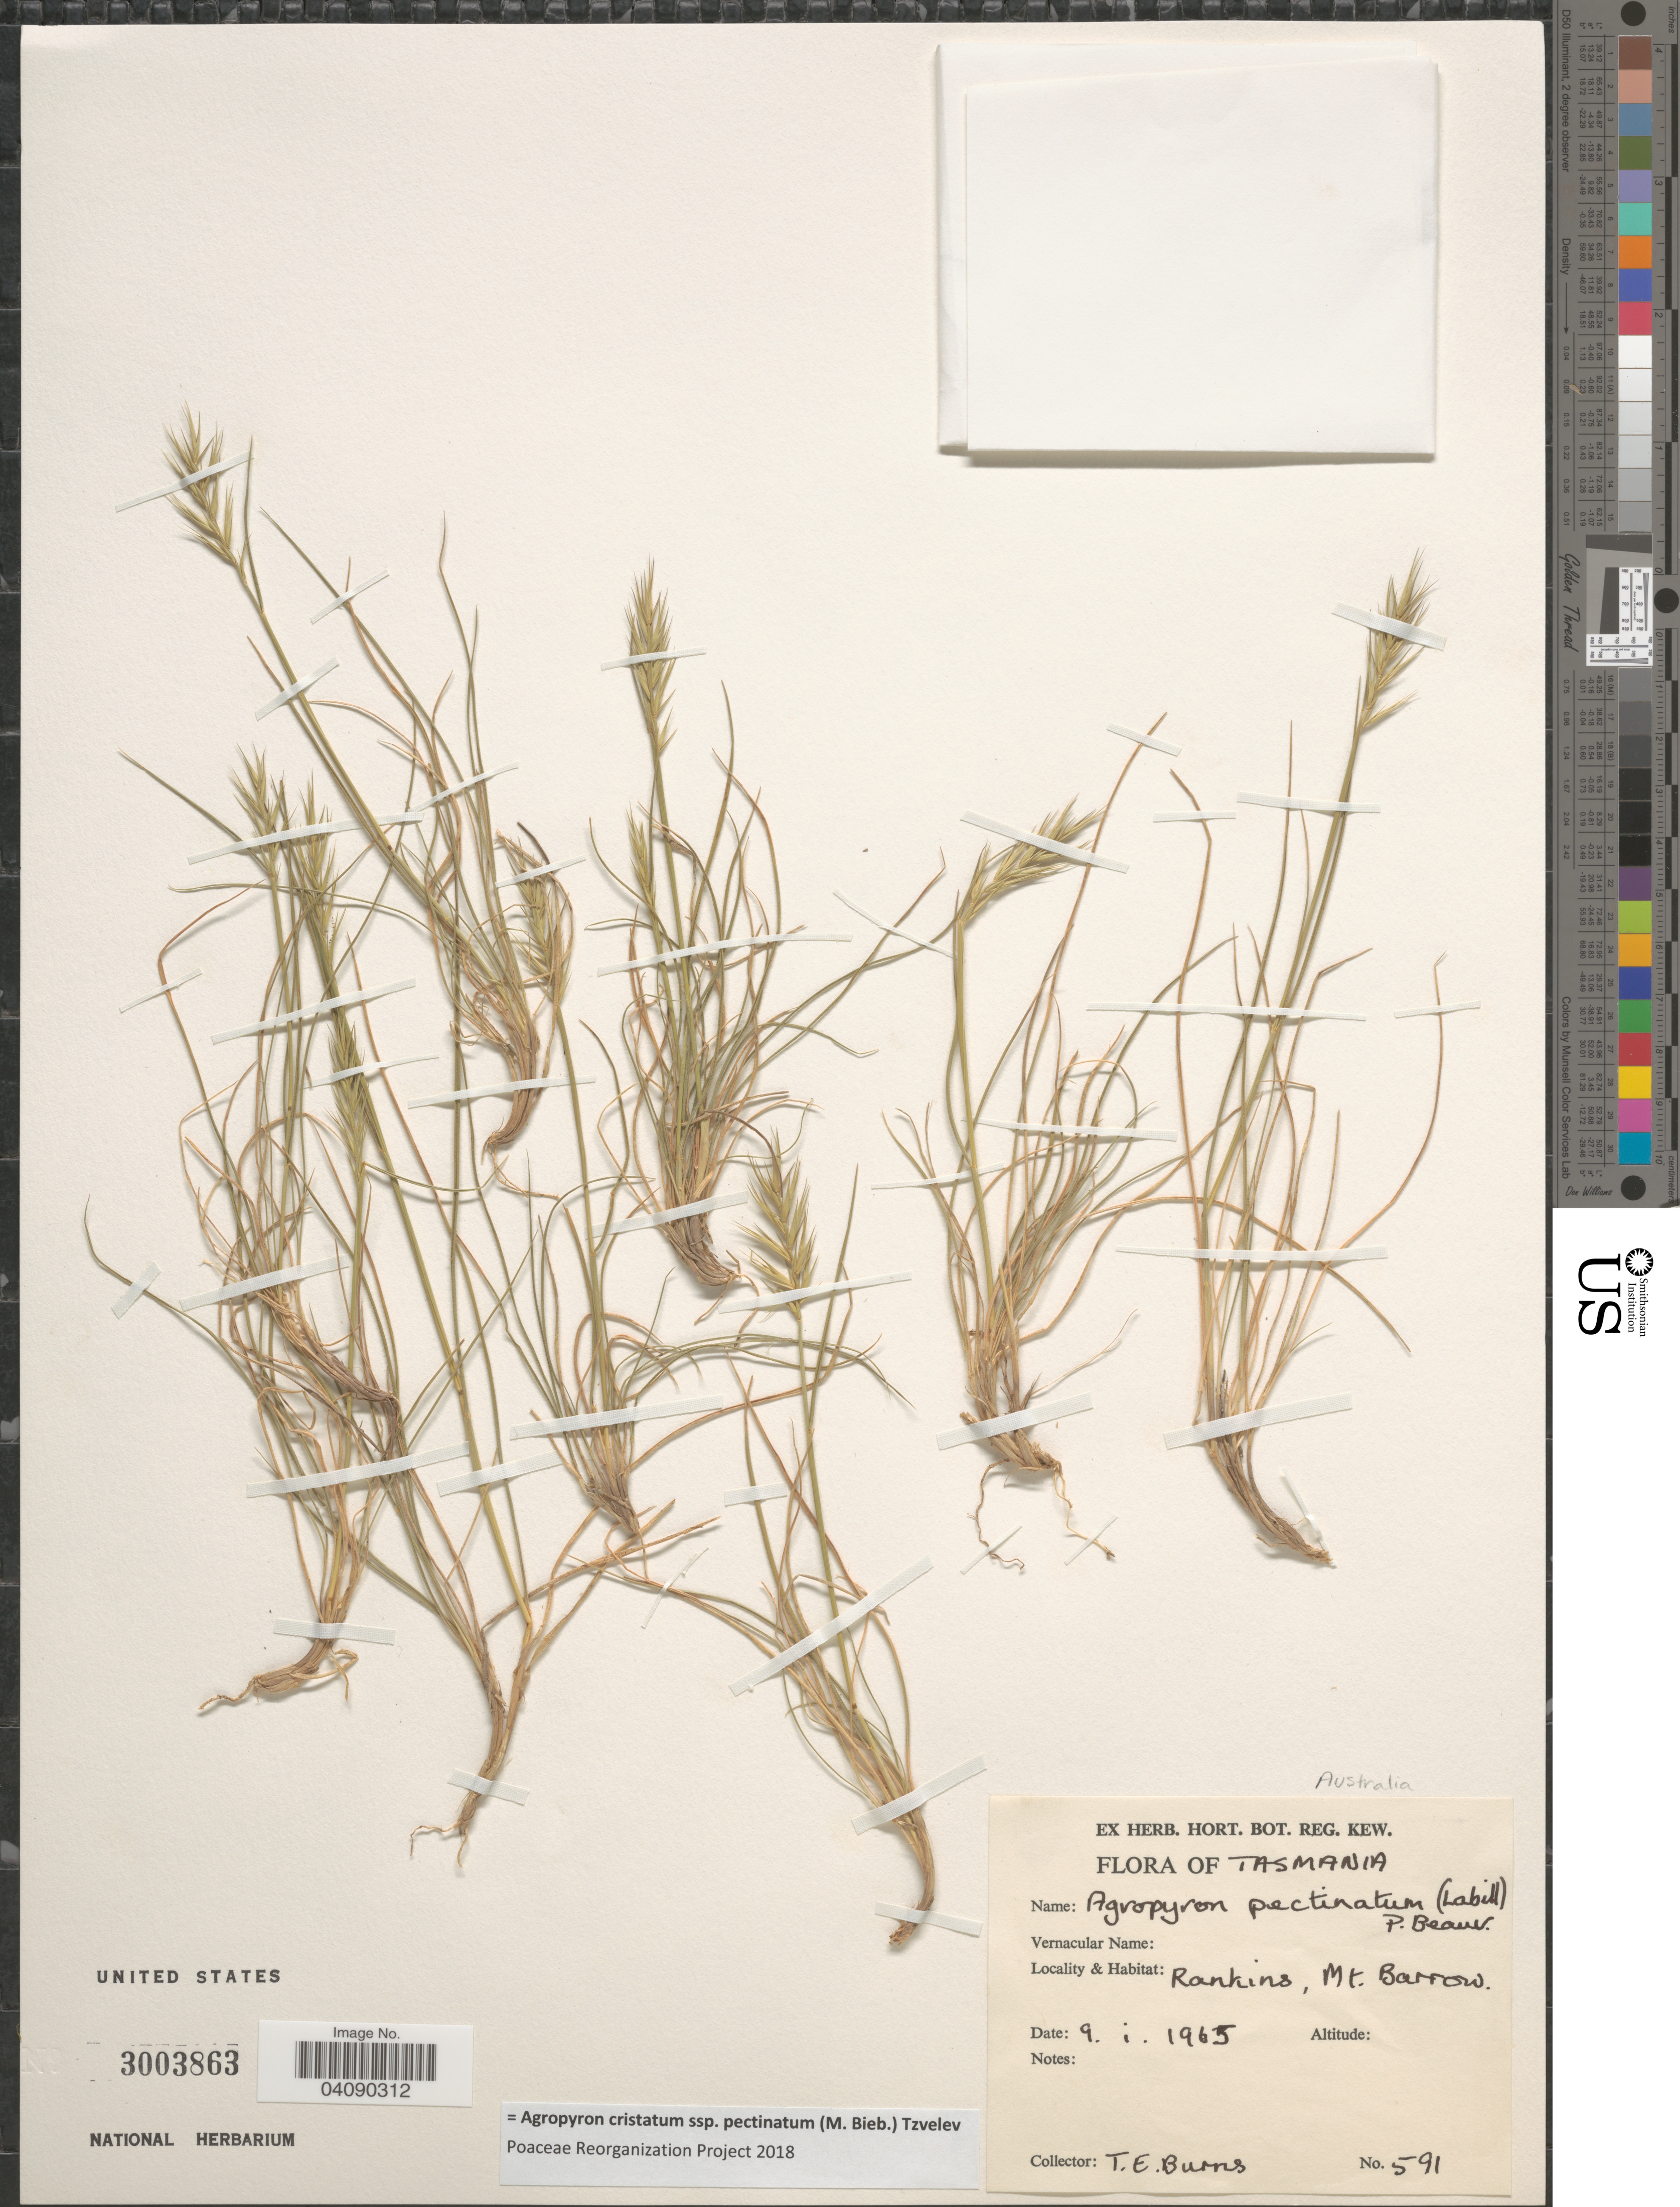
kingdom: Plantae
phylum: Tracheophyta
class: Liliopsida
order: Poales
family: Poaceae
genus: Agropyron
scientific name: Agropyron cristatum subsp. pectinatum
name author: (M. Bieb.) Tzvelev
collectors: T. Burns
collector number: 591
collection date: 1965-01-09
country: Australia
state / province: Tasmania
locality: Rankins, Mt. Barrow.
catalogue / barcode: US 3003863